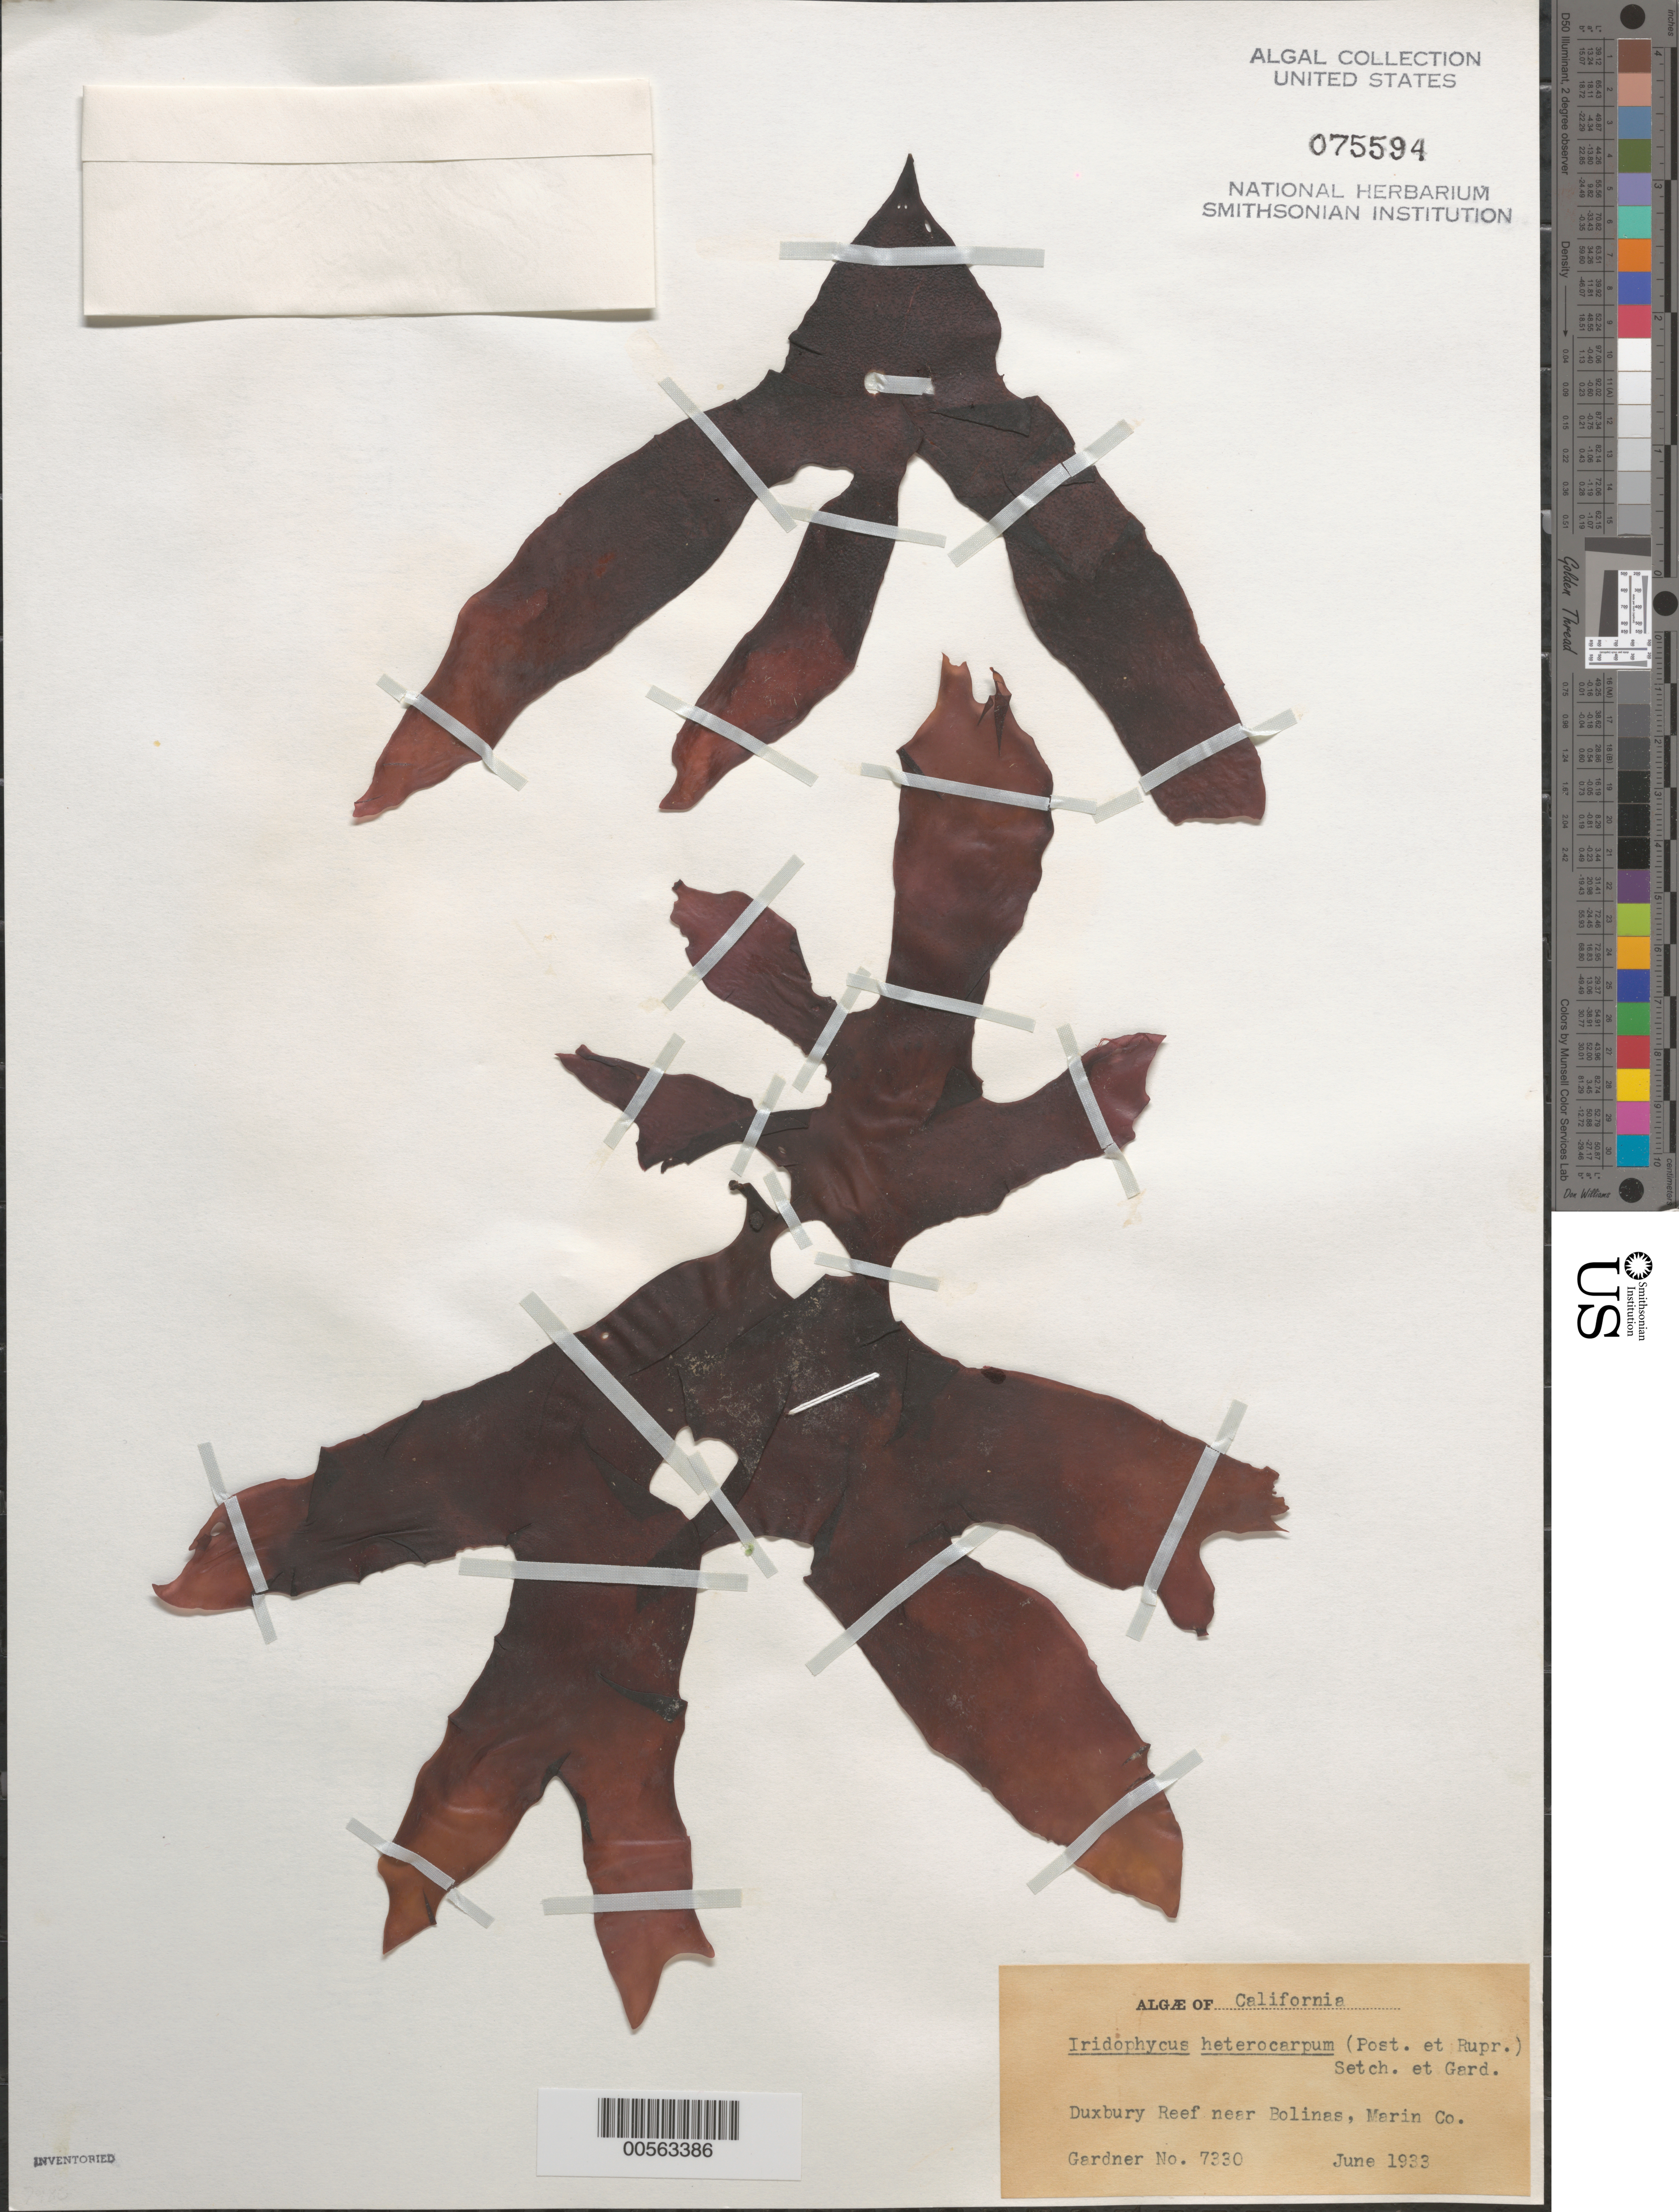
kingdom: Plantae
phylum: Rhodophyta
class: Florideophyceae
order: Gigartinales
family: Gigartinaceae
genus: Chondrus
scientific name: Chondrus crispus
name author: Stackh.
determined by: Algae name updating Project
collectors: N. Gardner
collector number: NLG 7330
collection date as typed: Jun 1933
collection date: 1933-06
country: United States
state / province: California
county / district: Marin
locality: Duxbury Reef, near Bolinas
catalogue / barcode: US 75594